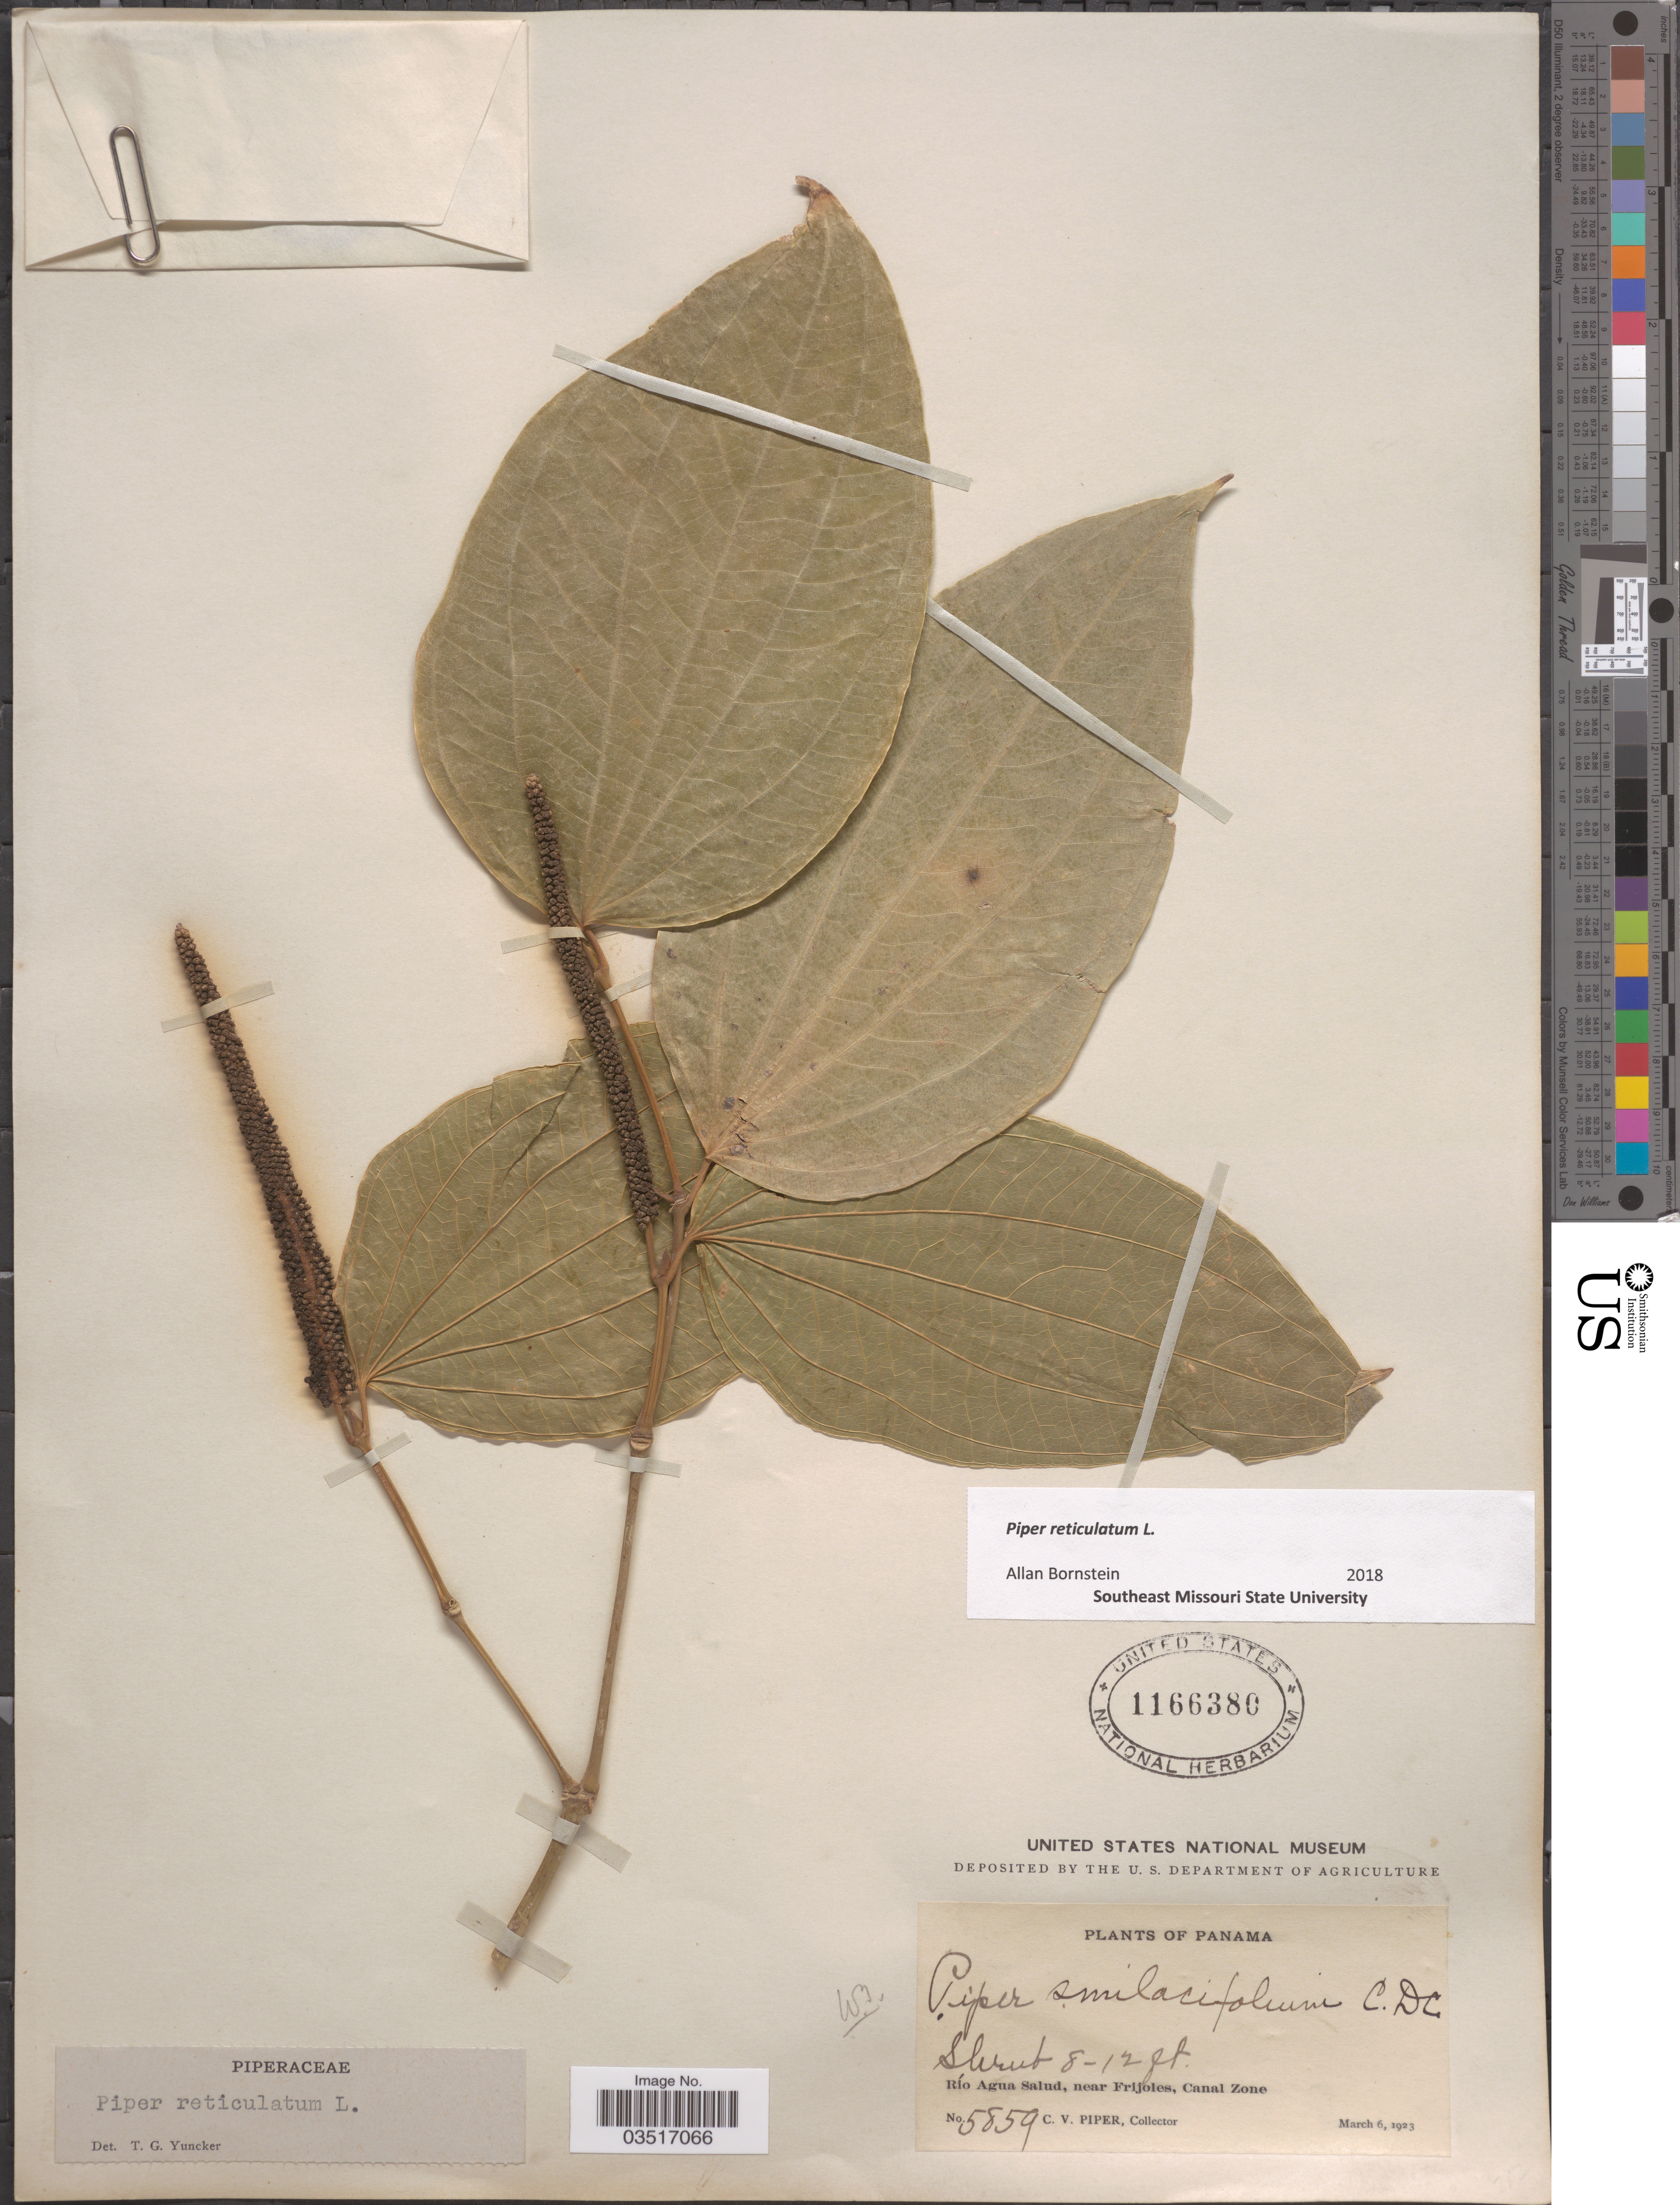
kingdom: Plantae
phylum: Tracheophyta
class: Magnoliopsida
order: Piperales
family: Piperaceae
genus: Piper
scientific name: Piper reticulatum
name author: L.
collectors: C. V. Piper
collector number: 5859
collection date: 1923-03-06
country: Panama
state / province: Colón / Panamá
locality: Río Agua Salud, near Frijoles, Canal Zone.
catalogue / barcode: US 1166380